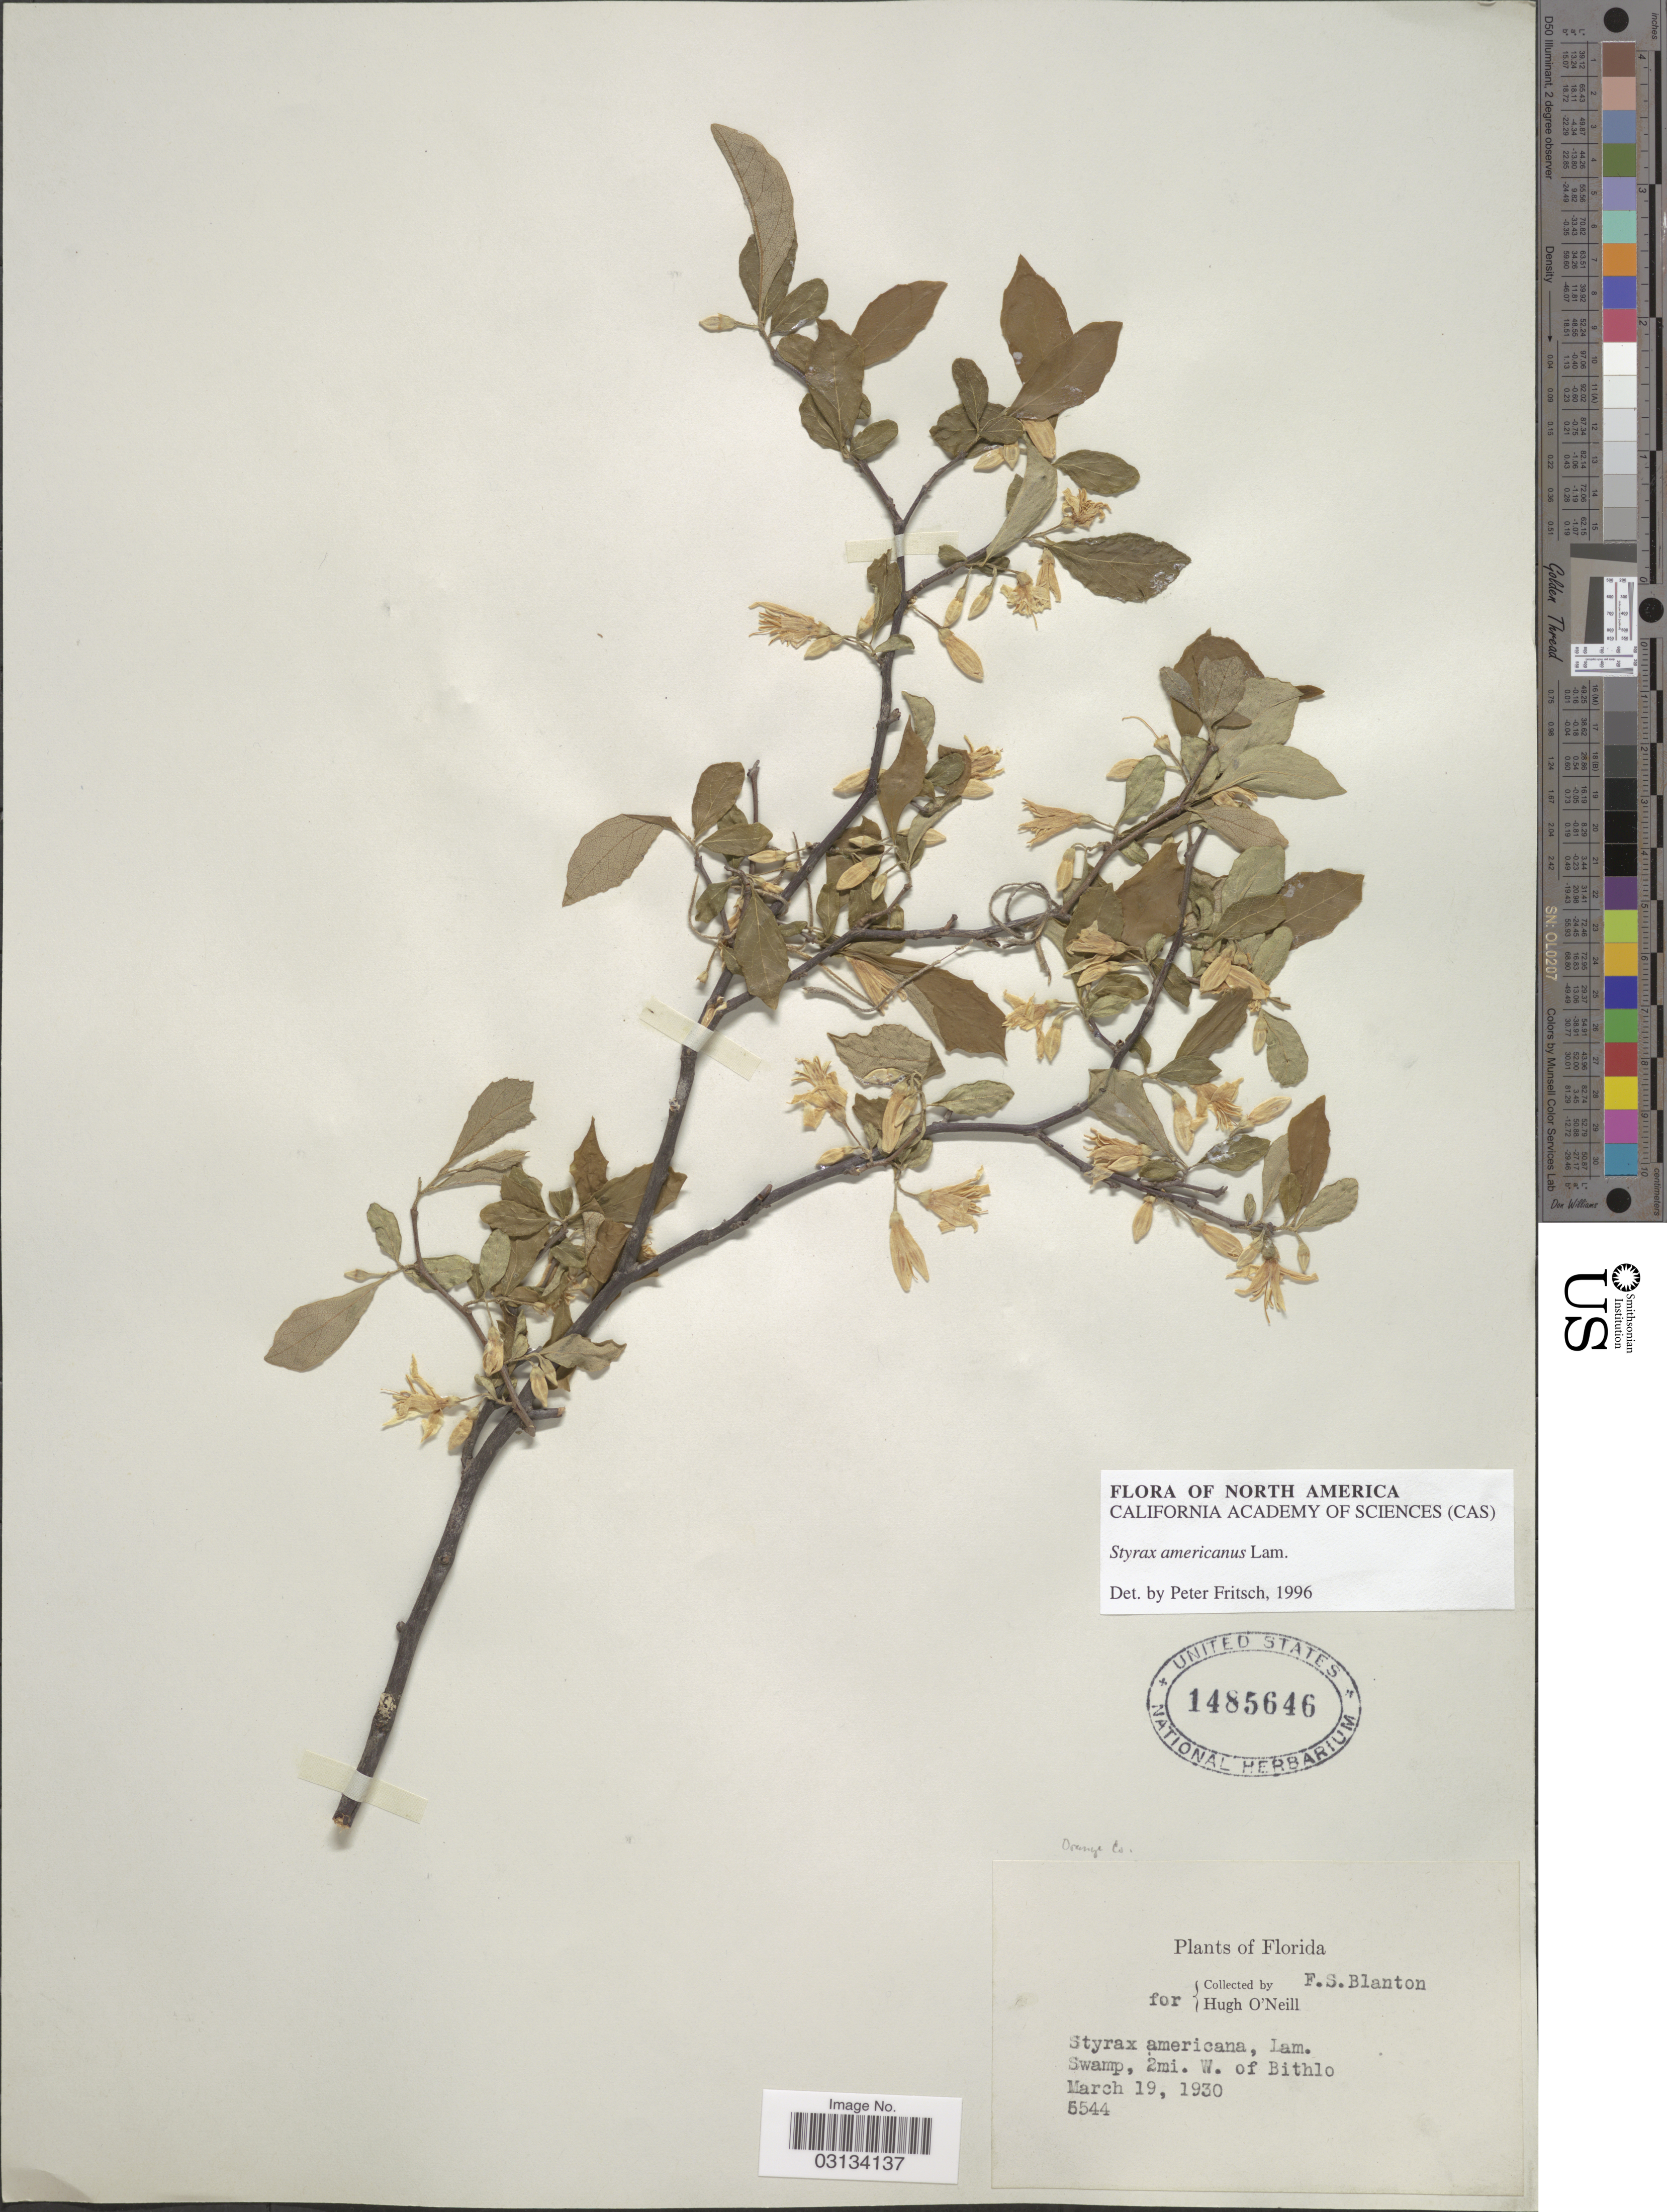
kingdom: Plantae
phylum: Tracheophyta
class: Magnoliopsida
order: Ericales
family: Styracaceae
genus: Styrax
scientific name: Styrax americanus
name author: Lam.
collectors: F. S. Blanton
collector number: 5544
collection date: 1930-03-19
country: United States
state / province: Florida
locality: Swamp, 2 mi. W. of Bithlo. Orange Co.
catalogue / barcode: US 1485646